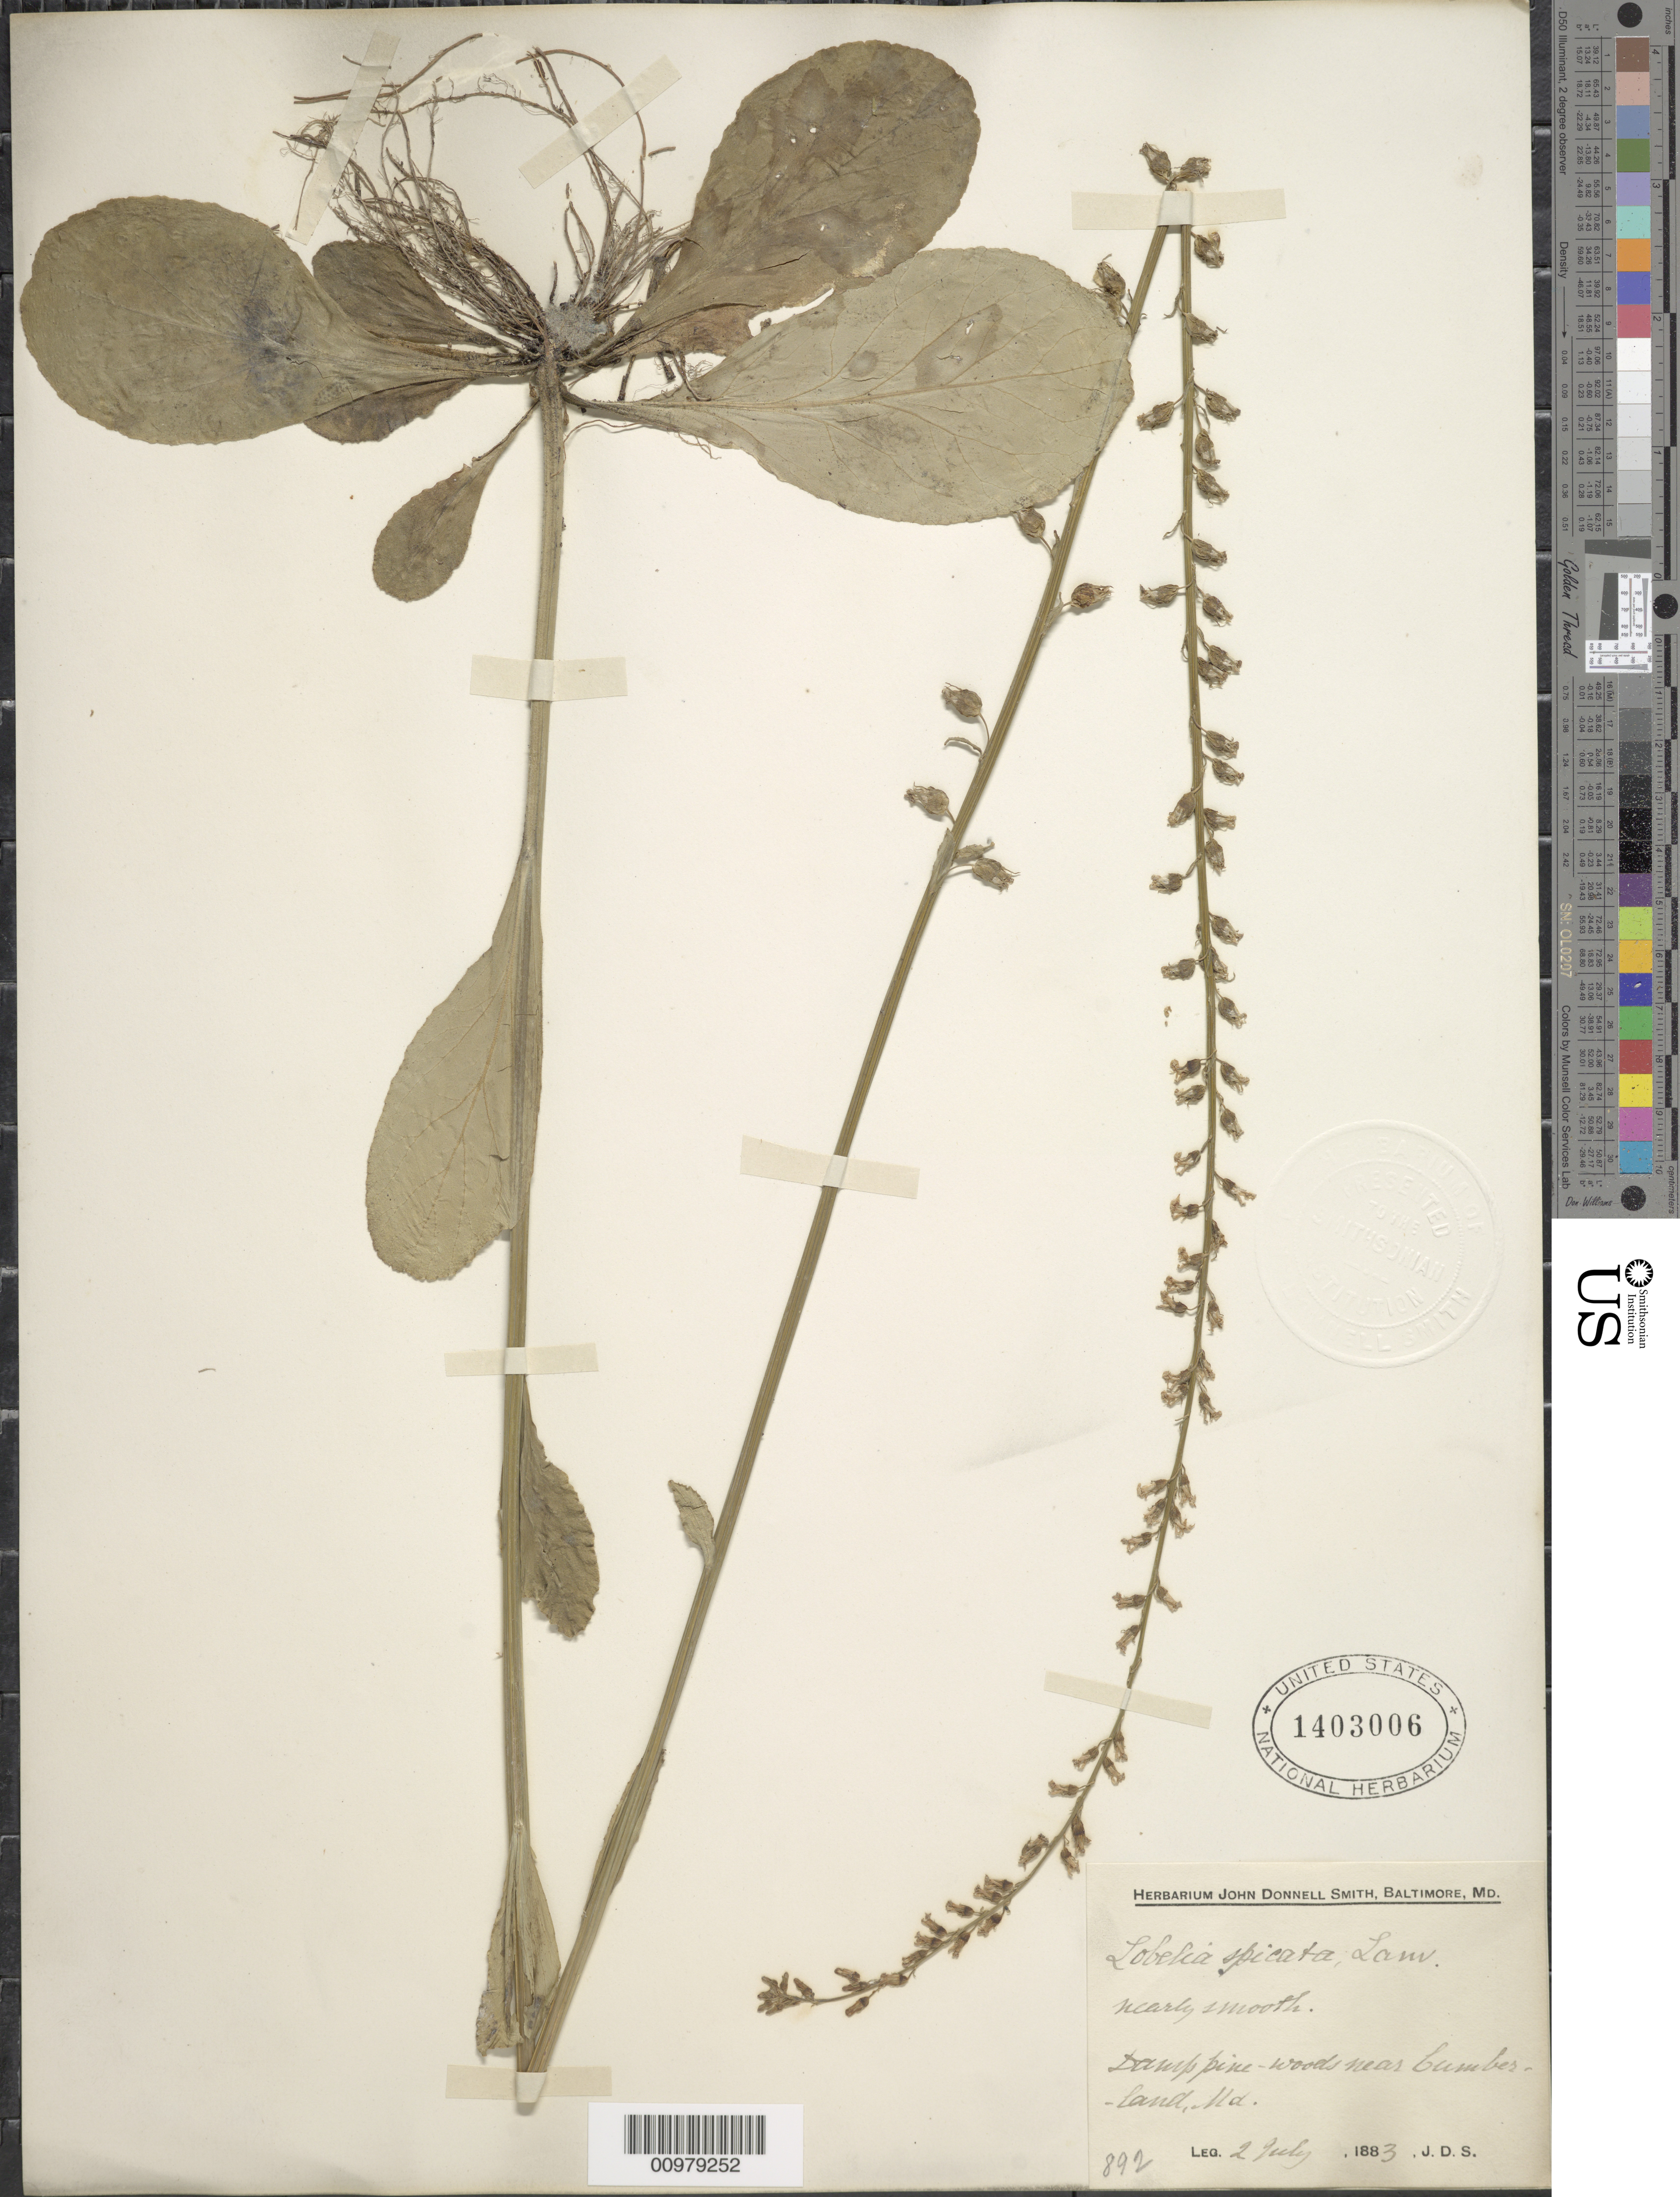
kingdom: Plantae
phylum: Tracheophyta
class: Magnoliopsida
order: Asterales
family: Campanulaceae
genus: Lobelia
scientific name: Lobelia spicata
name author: Lam.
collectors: J. Donnell Smith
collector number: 892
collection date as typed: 2 Jul 1883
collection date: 1883-07-02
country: United States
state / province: Maryland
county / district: Allegany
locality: Cumberland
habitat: damp pines woods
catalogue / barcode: US 1403006